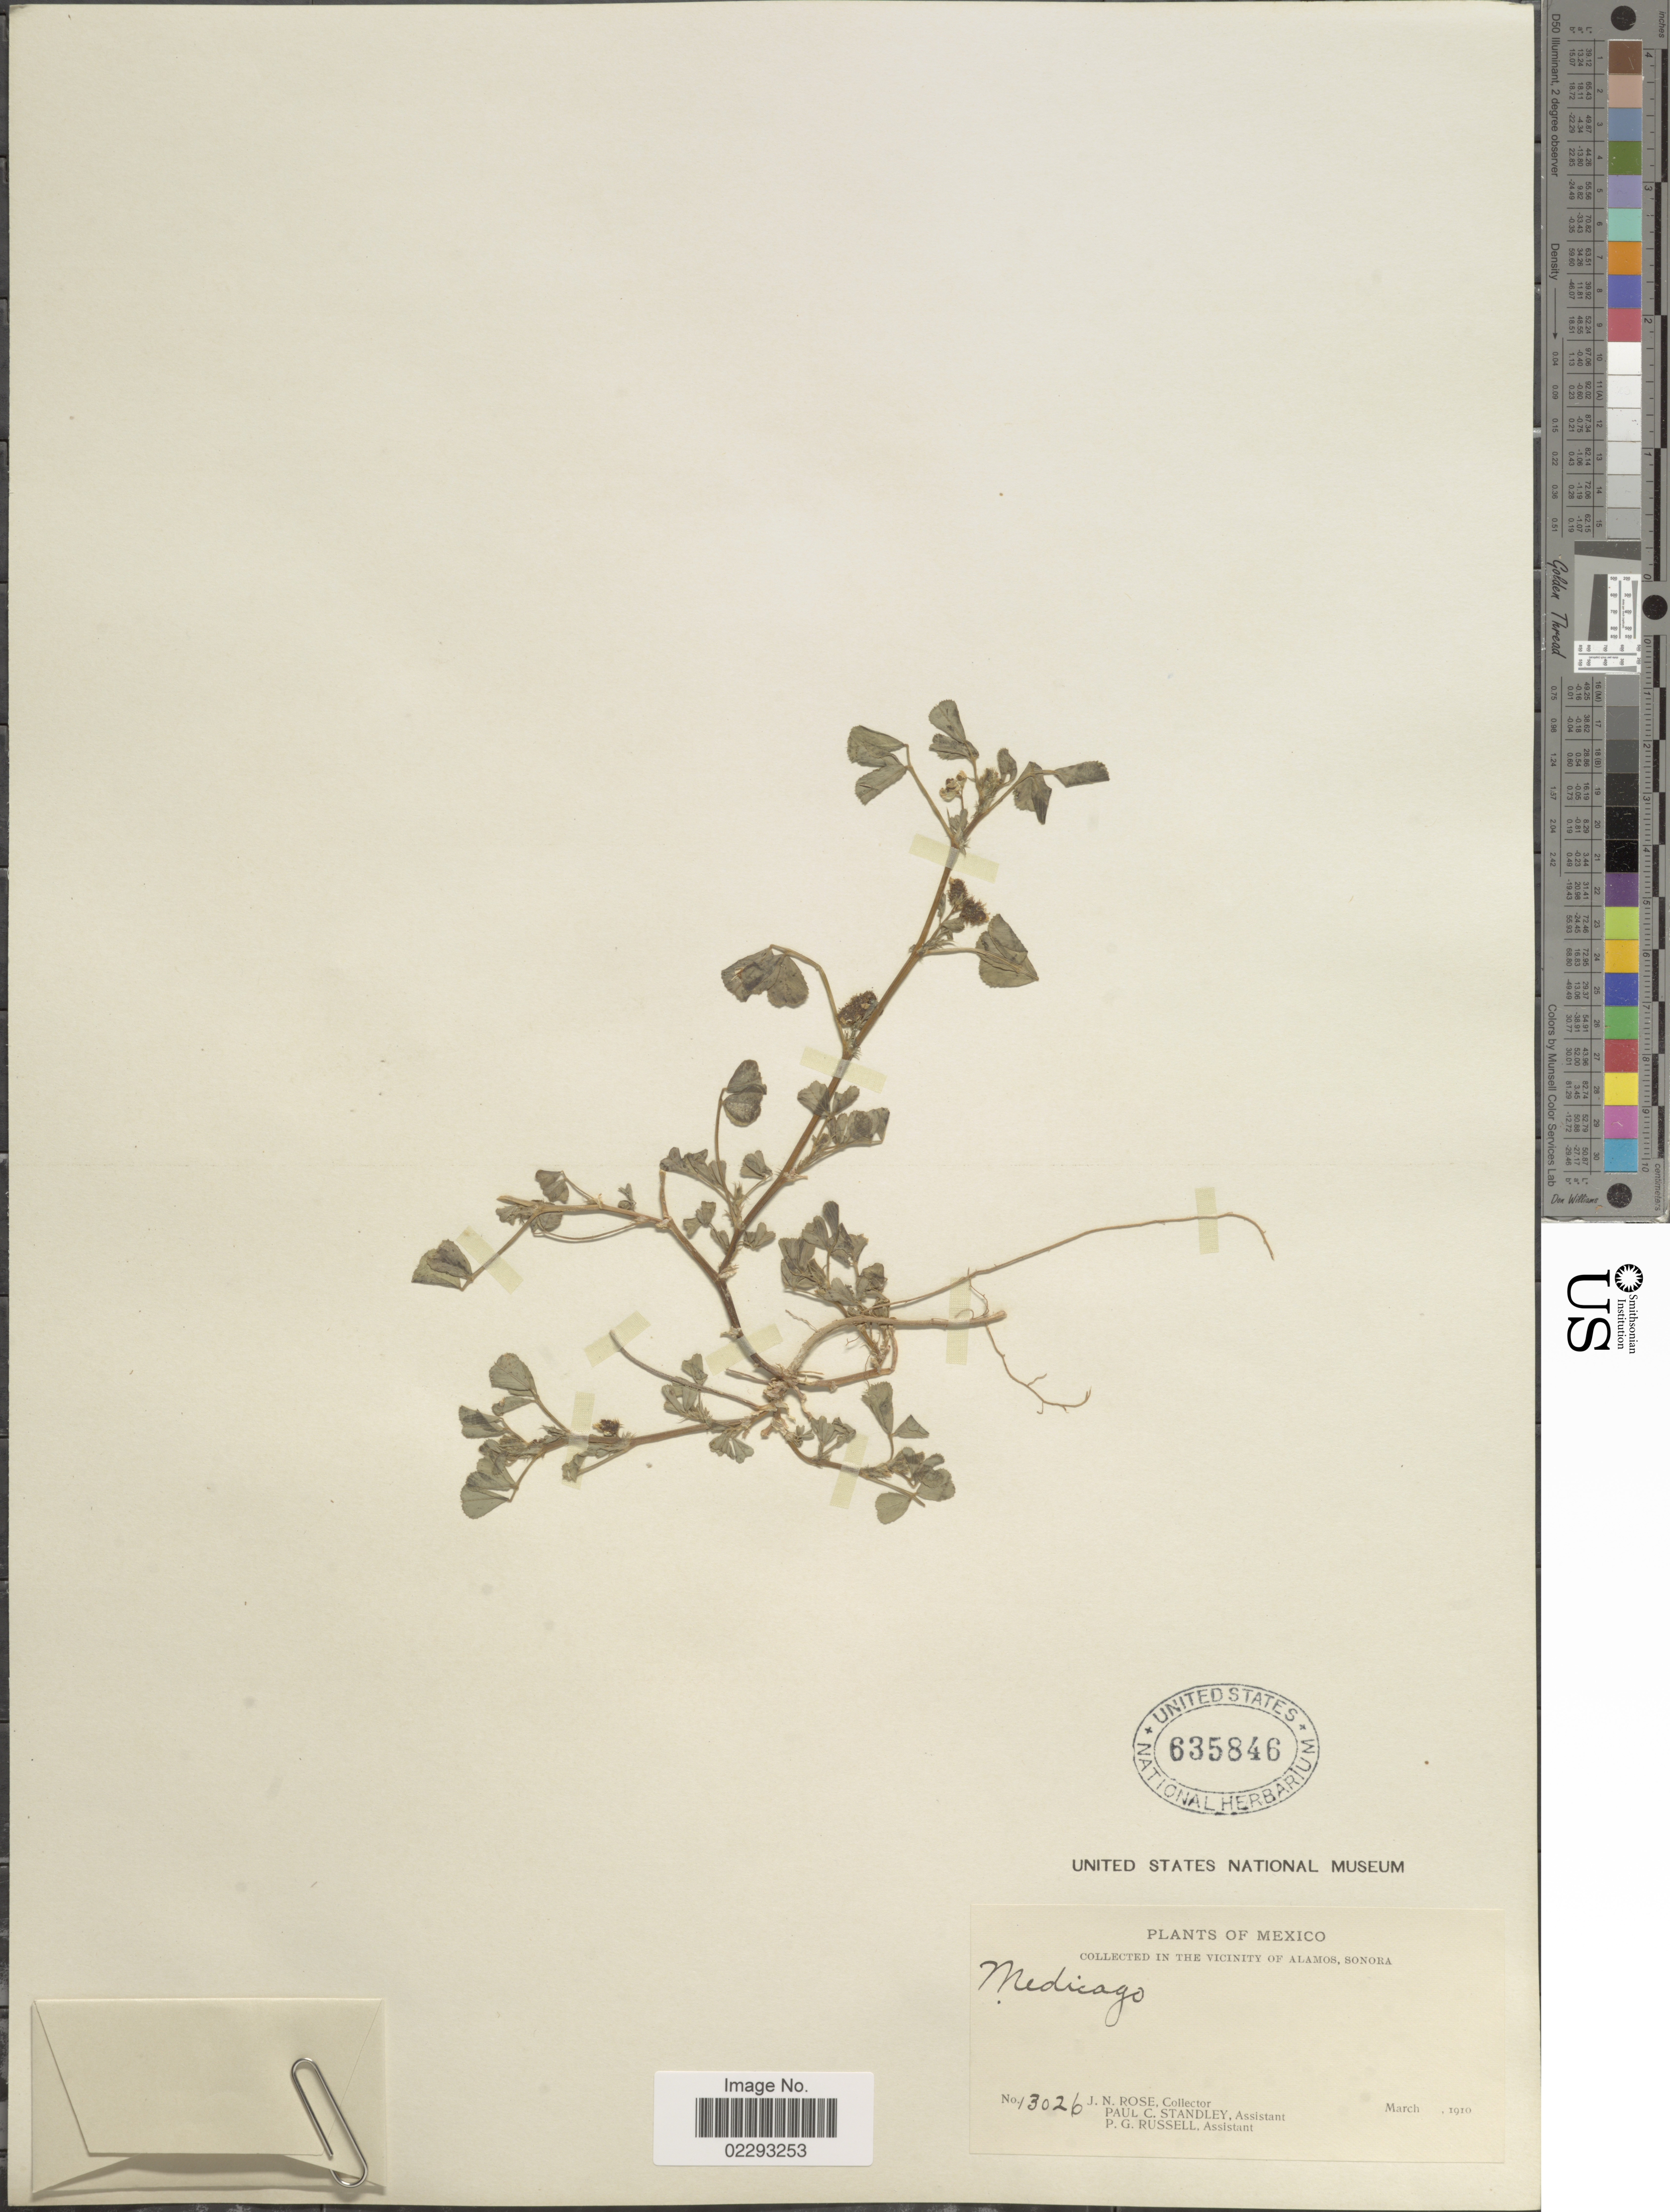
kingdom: Plantae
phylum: Tracheophyta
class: Magnoliopsida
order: Fabales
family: Fabaceae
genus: Medicago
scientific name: Medicago polymorpha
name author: L.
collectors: J. N. Rose, P. C. Standley & P. G. Russell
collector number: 13026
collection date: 1910-03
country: Mexico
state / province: Sonora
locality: In the vicinity of Alamos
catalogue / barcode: US 635846